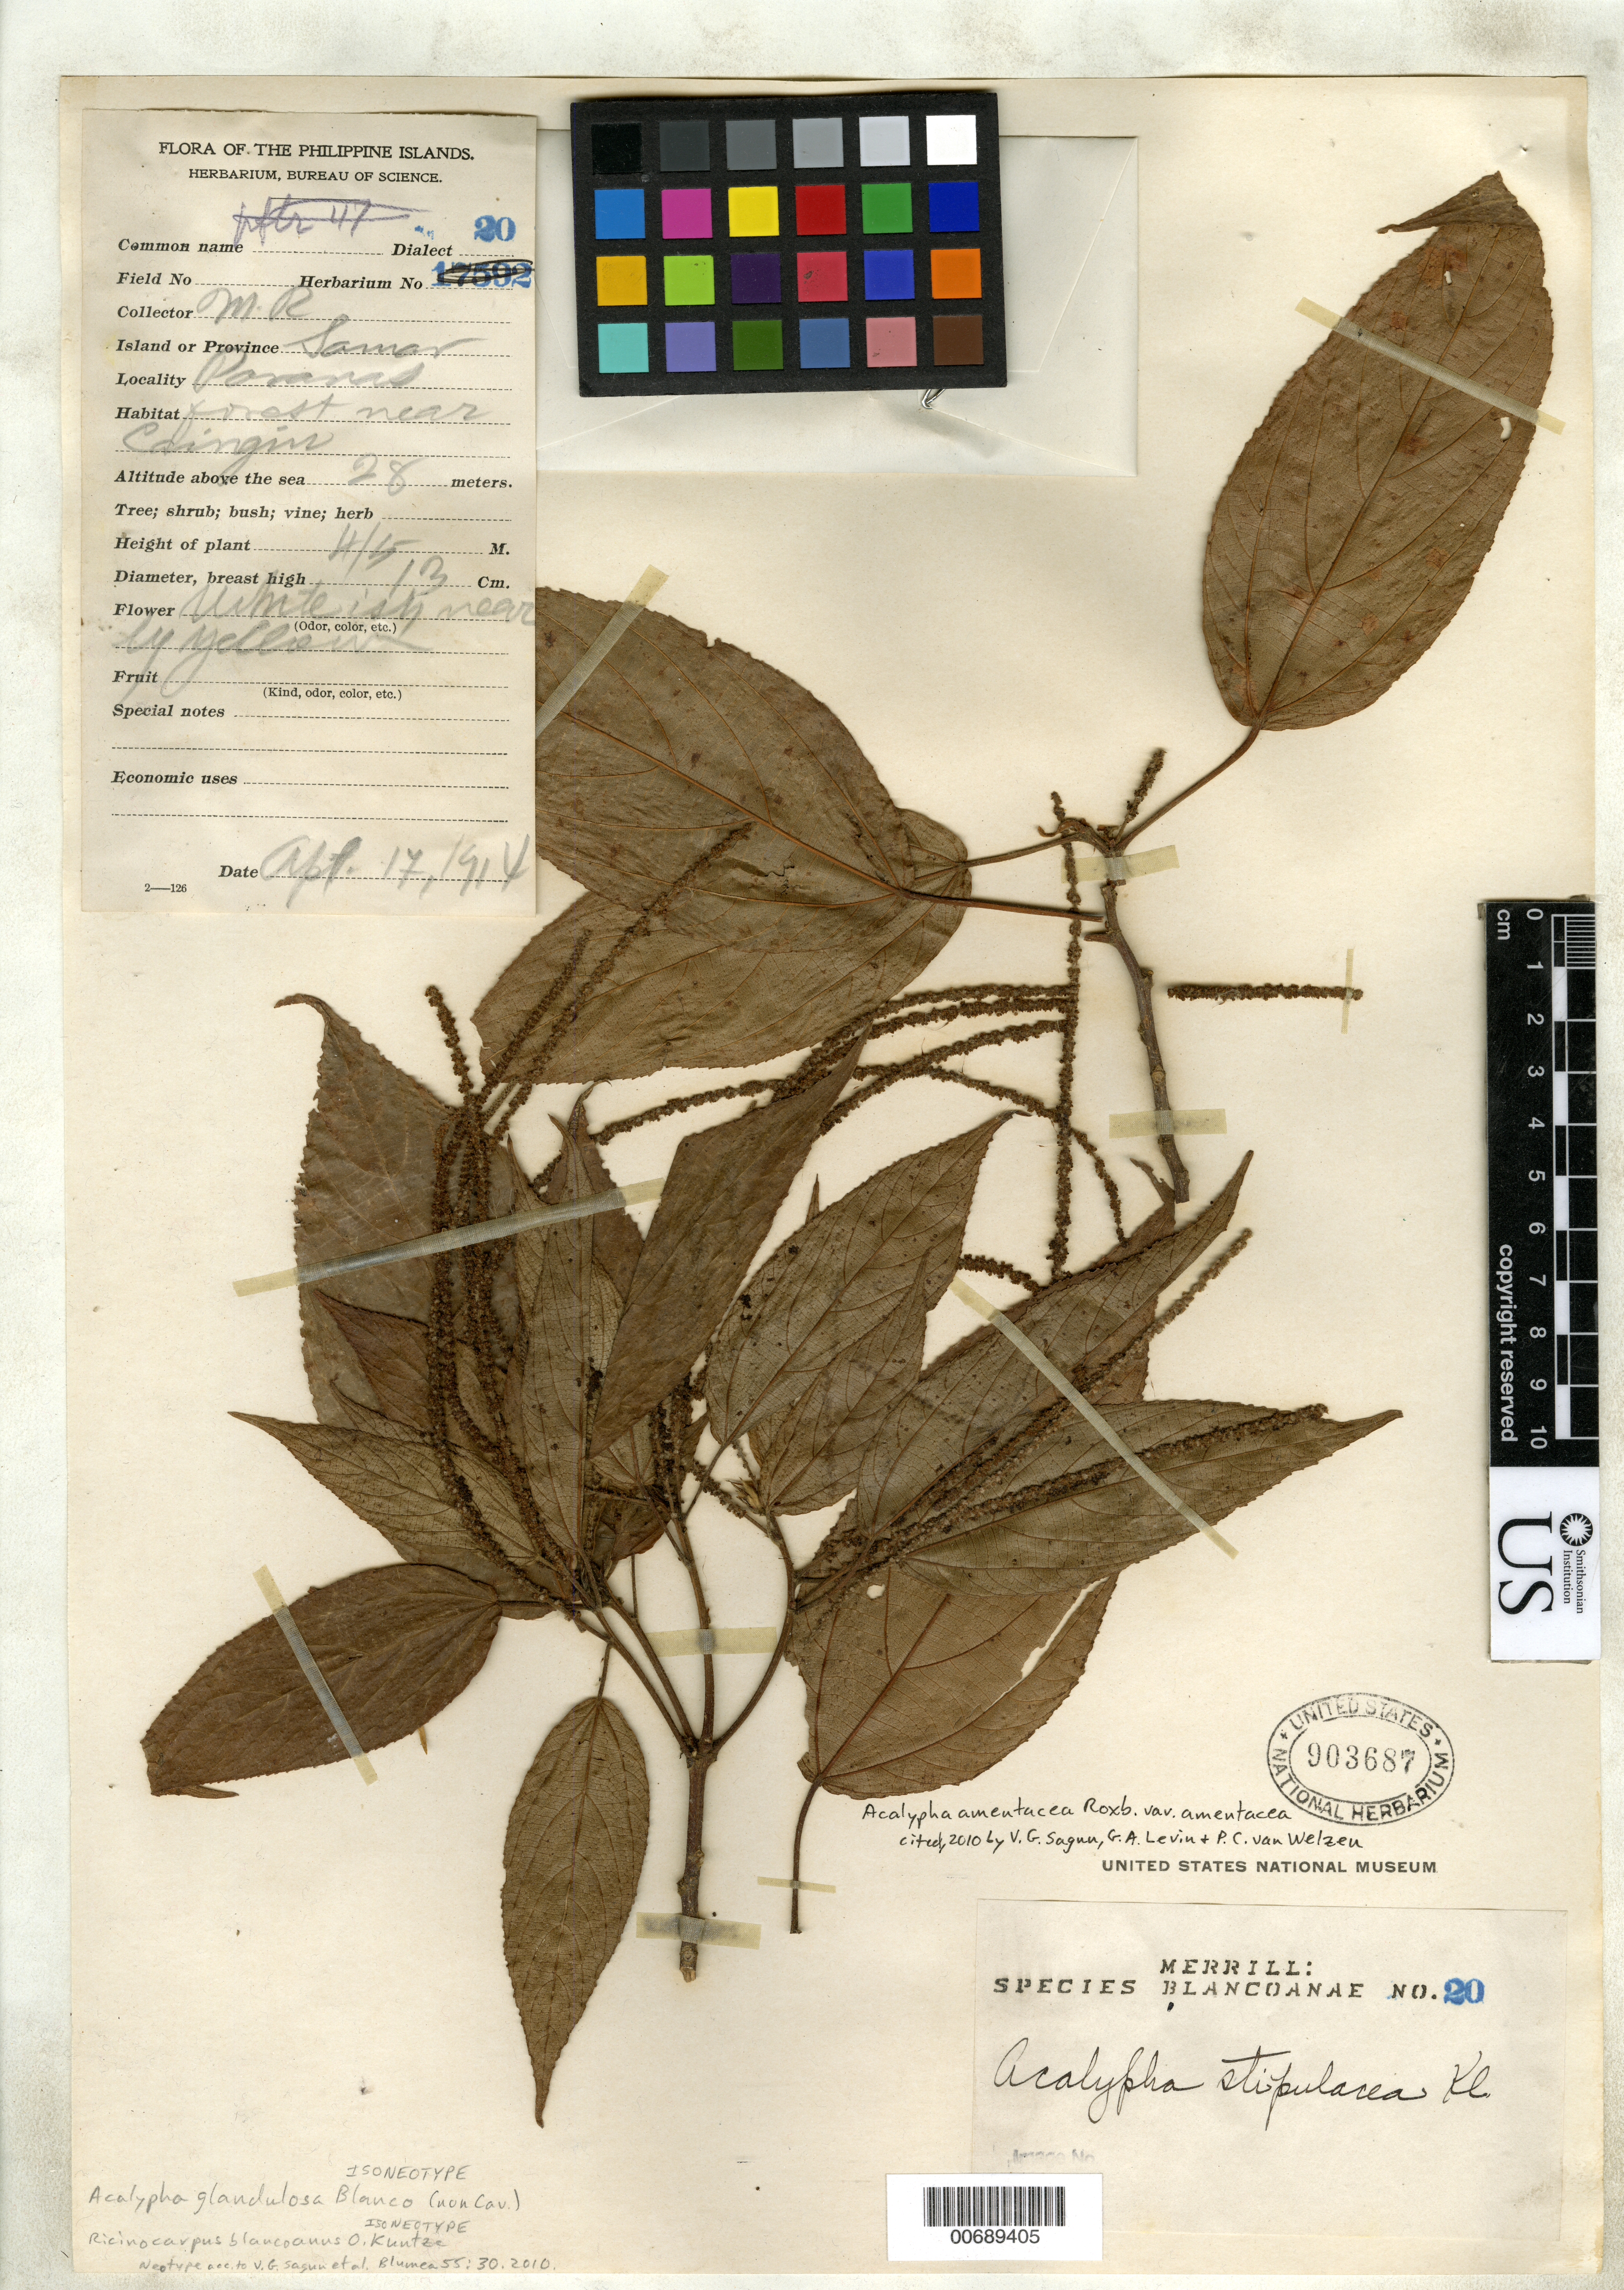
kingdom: Plantae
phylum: Tracheophyta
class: Magnoliopsida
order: Malpighiales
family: Euphorbiaceae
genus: Acalypha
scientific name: Acalypha glandulosa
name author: Blanco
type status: Isoneotype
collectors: M. Ramos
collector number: Sp. Blancoan. 0020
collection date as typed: May 1914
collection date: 1914-05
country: Philippines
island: Samar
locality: Pananas.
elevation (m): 28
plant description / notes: Later homonym of Acalypha glandulosa Cav. (1800). Currently accepted name as cited by Sagun et al. (2010).; Original collection label attached (and differing slightly in data; collector "M.R." [=M. Ramos] and collection date Apr. 17, 1914).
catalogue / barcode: US 903687